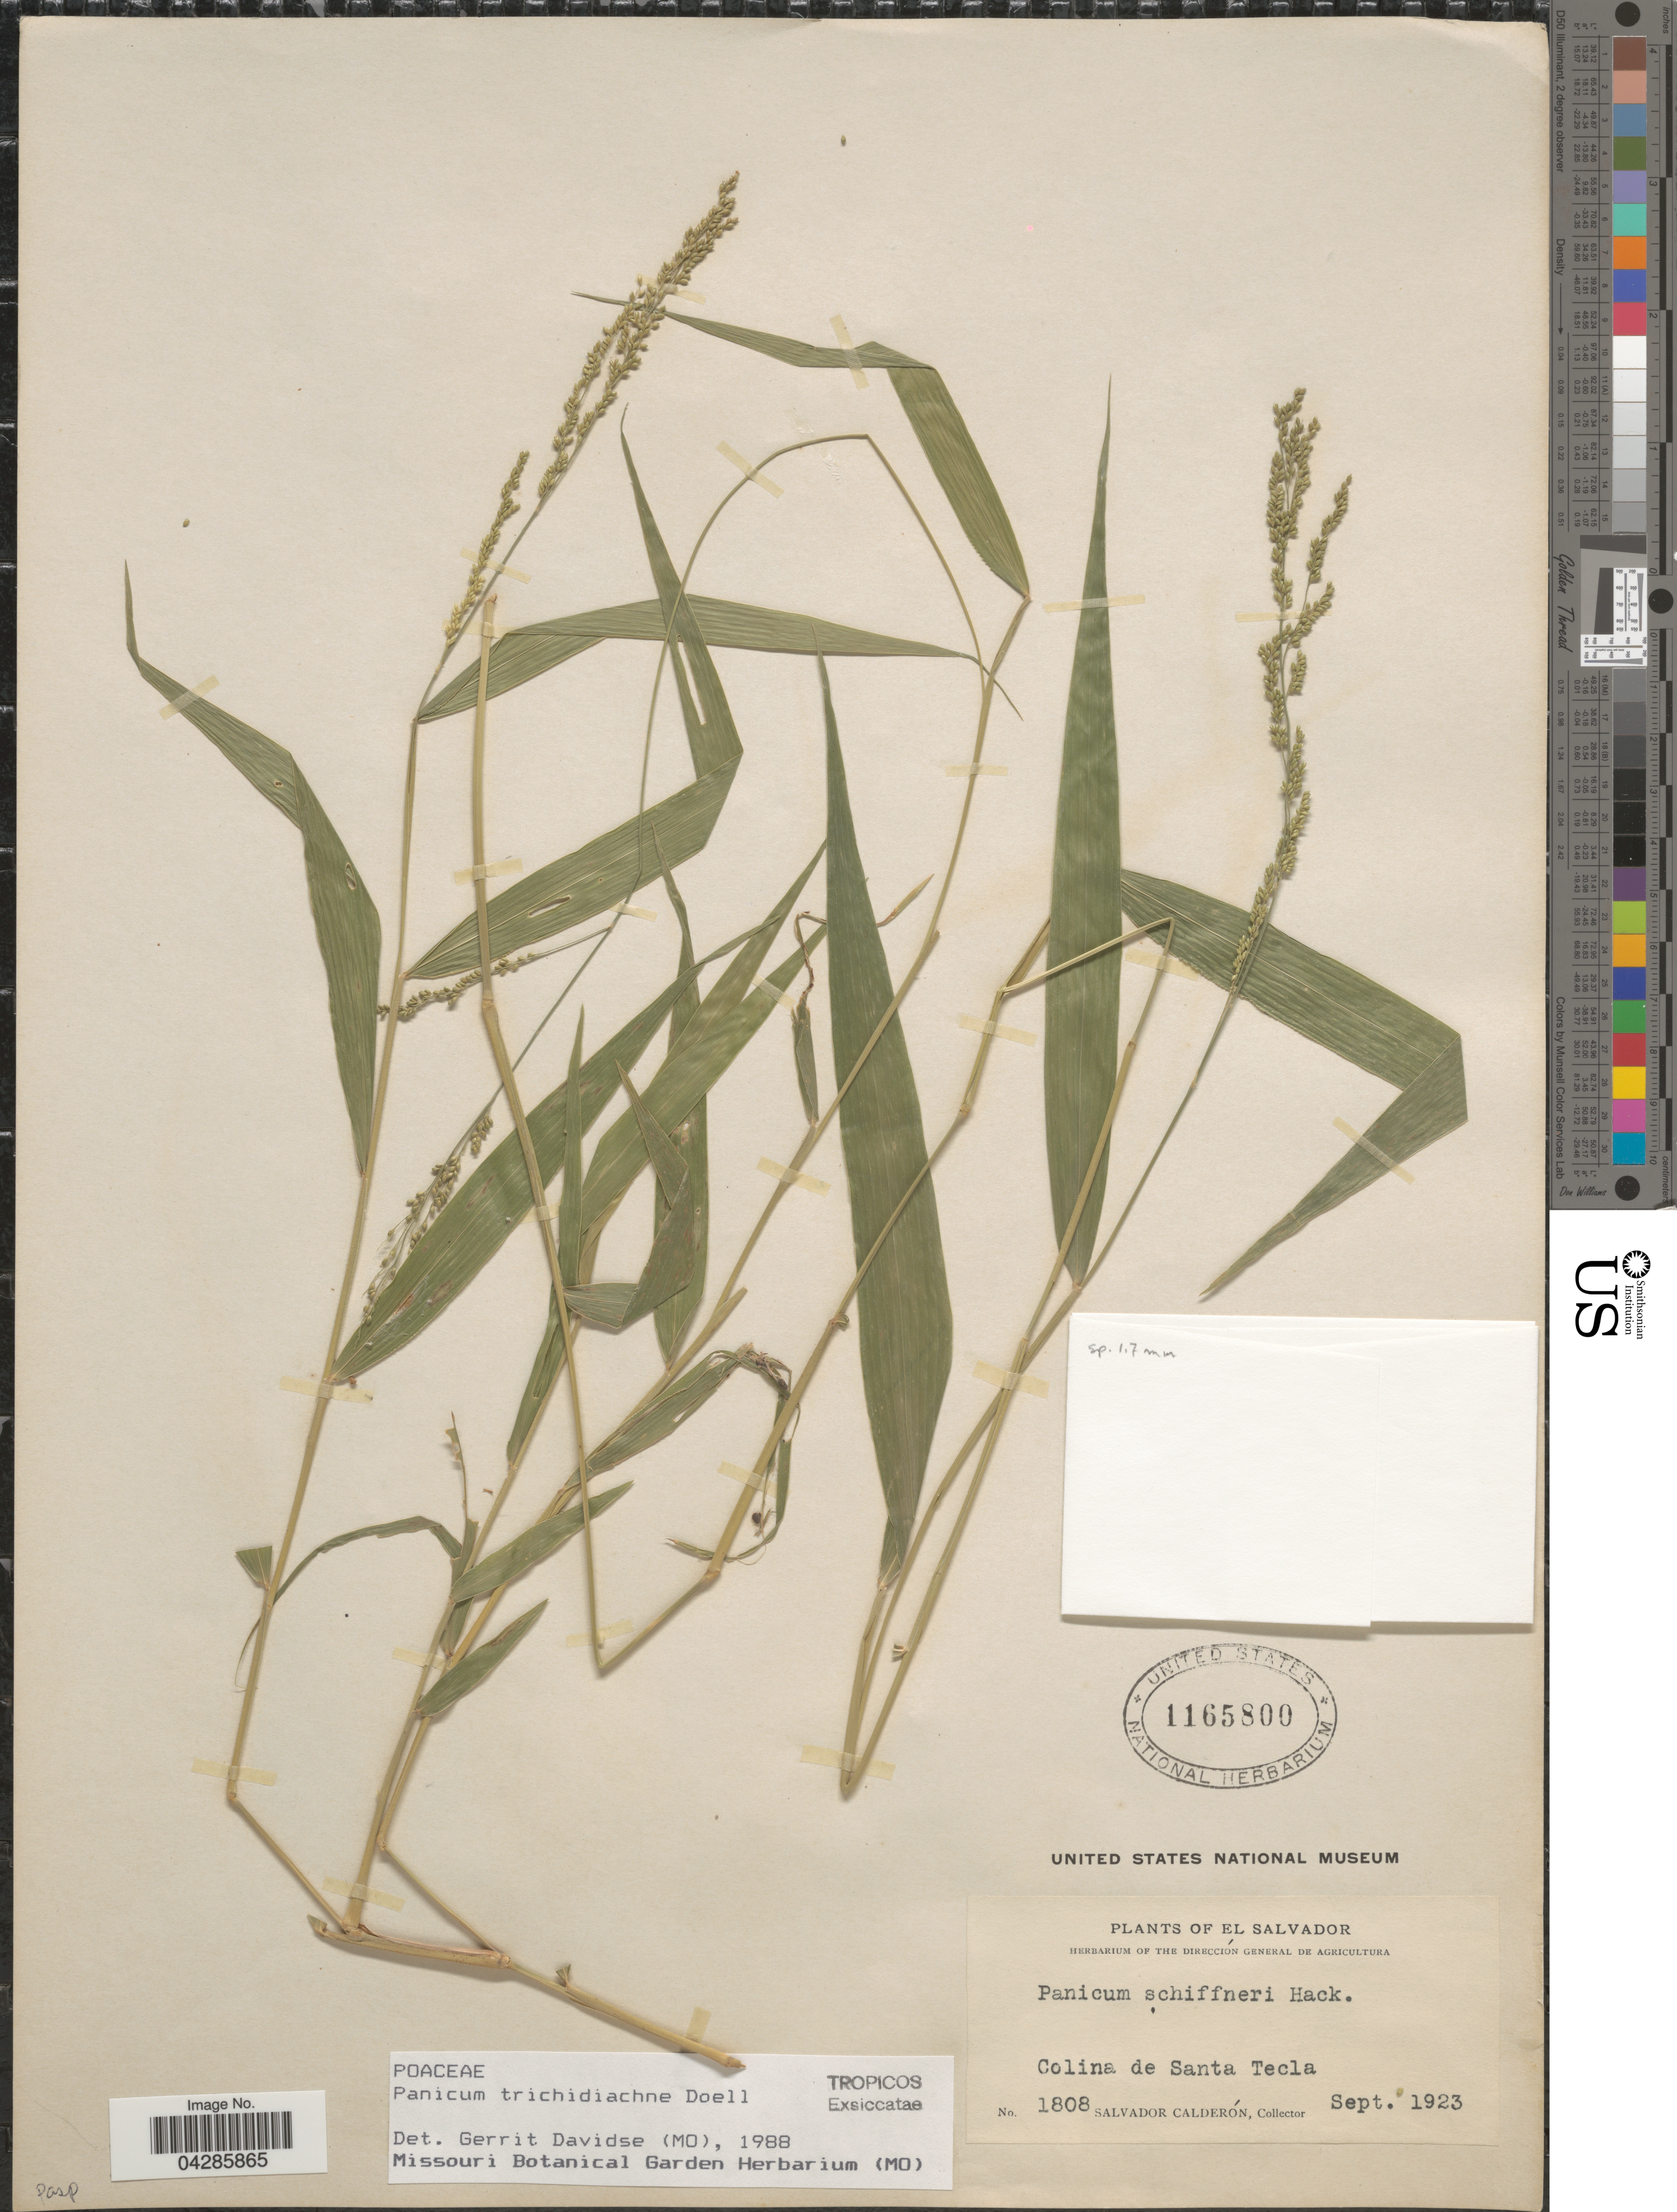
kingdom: Plantae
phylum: Tracheophyta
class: Liliopsida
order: Poales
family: Poaceae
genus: Morronea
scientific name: Morronea trichidiachnis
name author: (Döll) Zuloaga & Scataglini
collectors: S. Calderón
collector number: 1808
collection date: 1923-09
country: El Salvador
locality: Colina de Santa Tecla.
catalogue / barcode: US 1165800